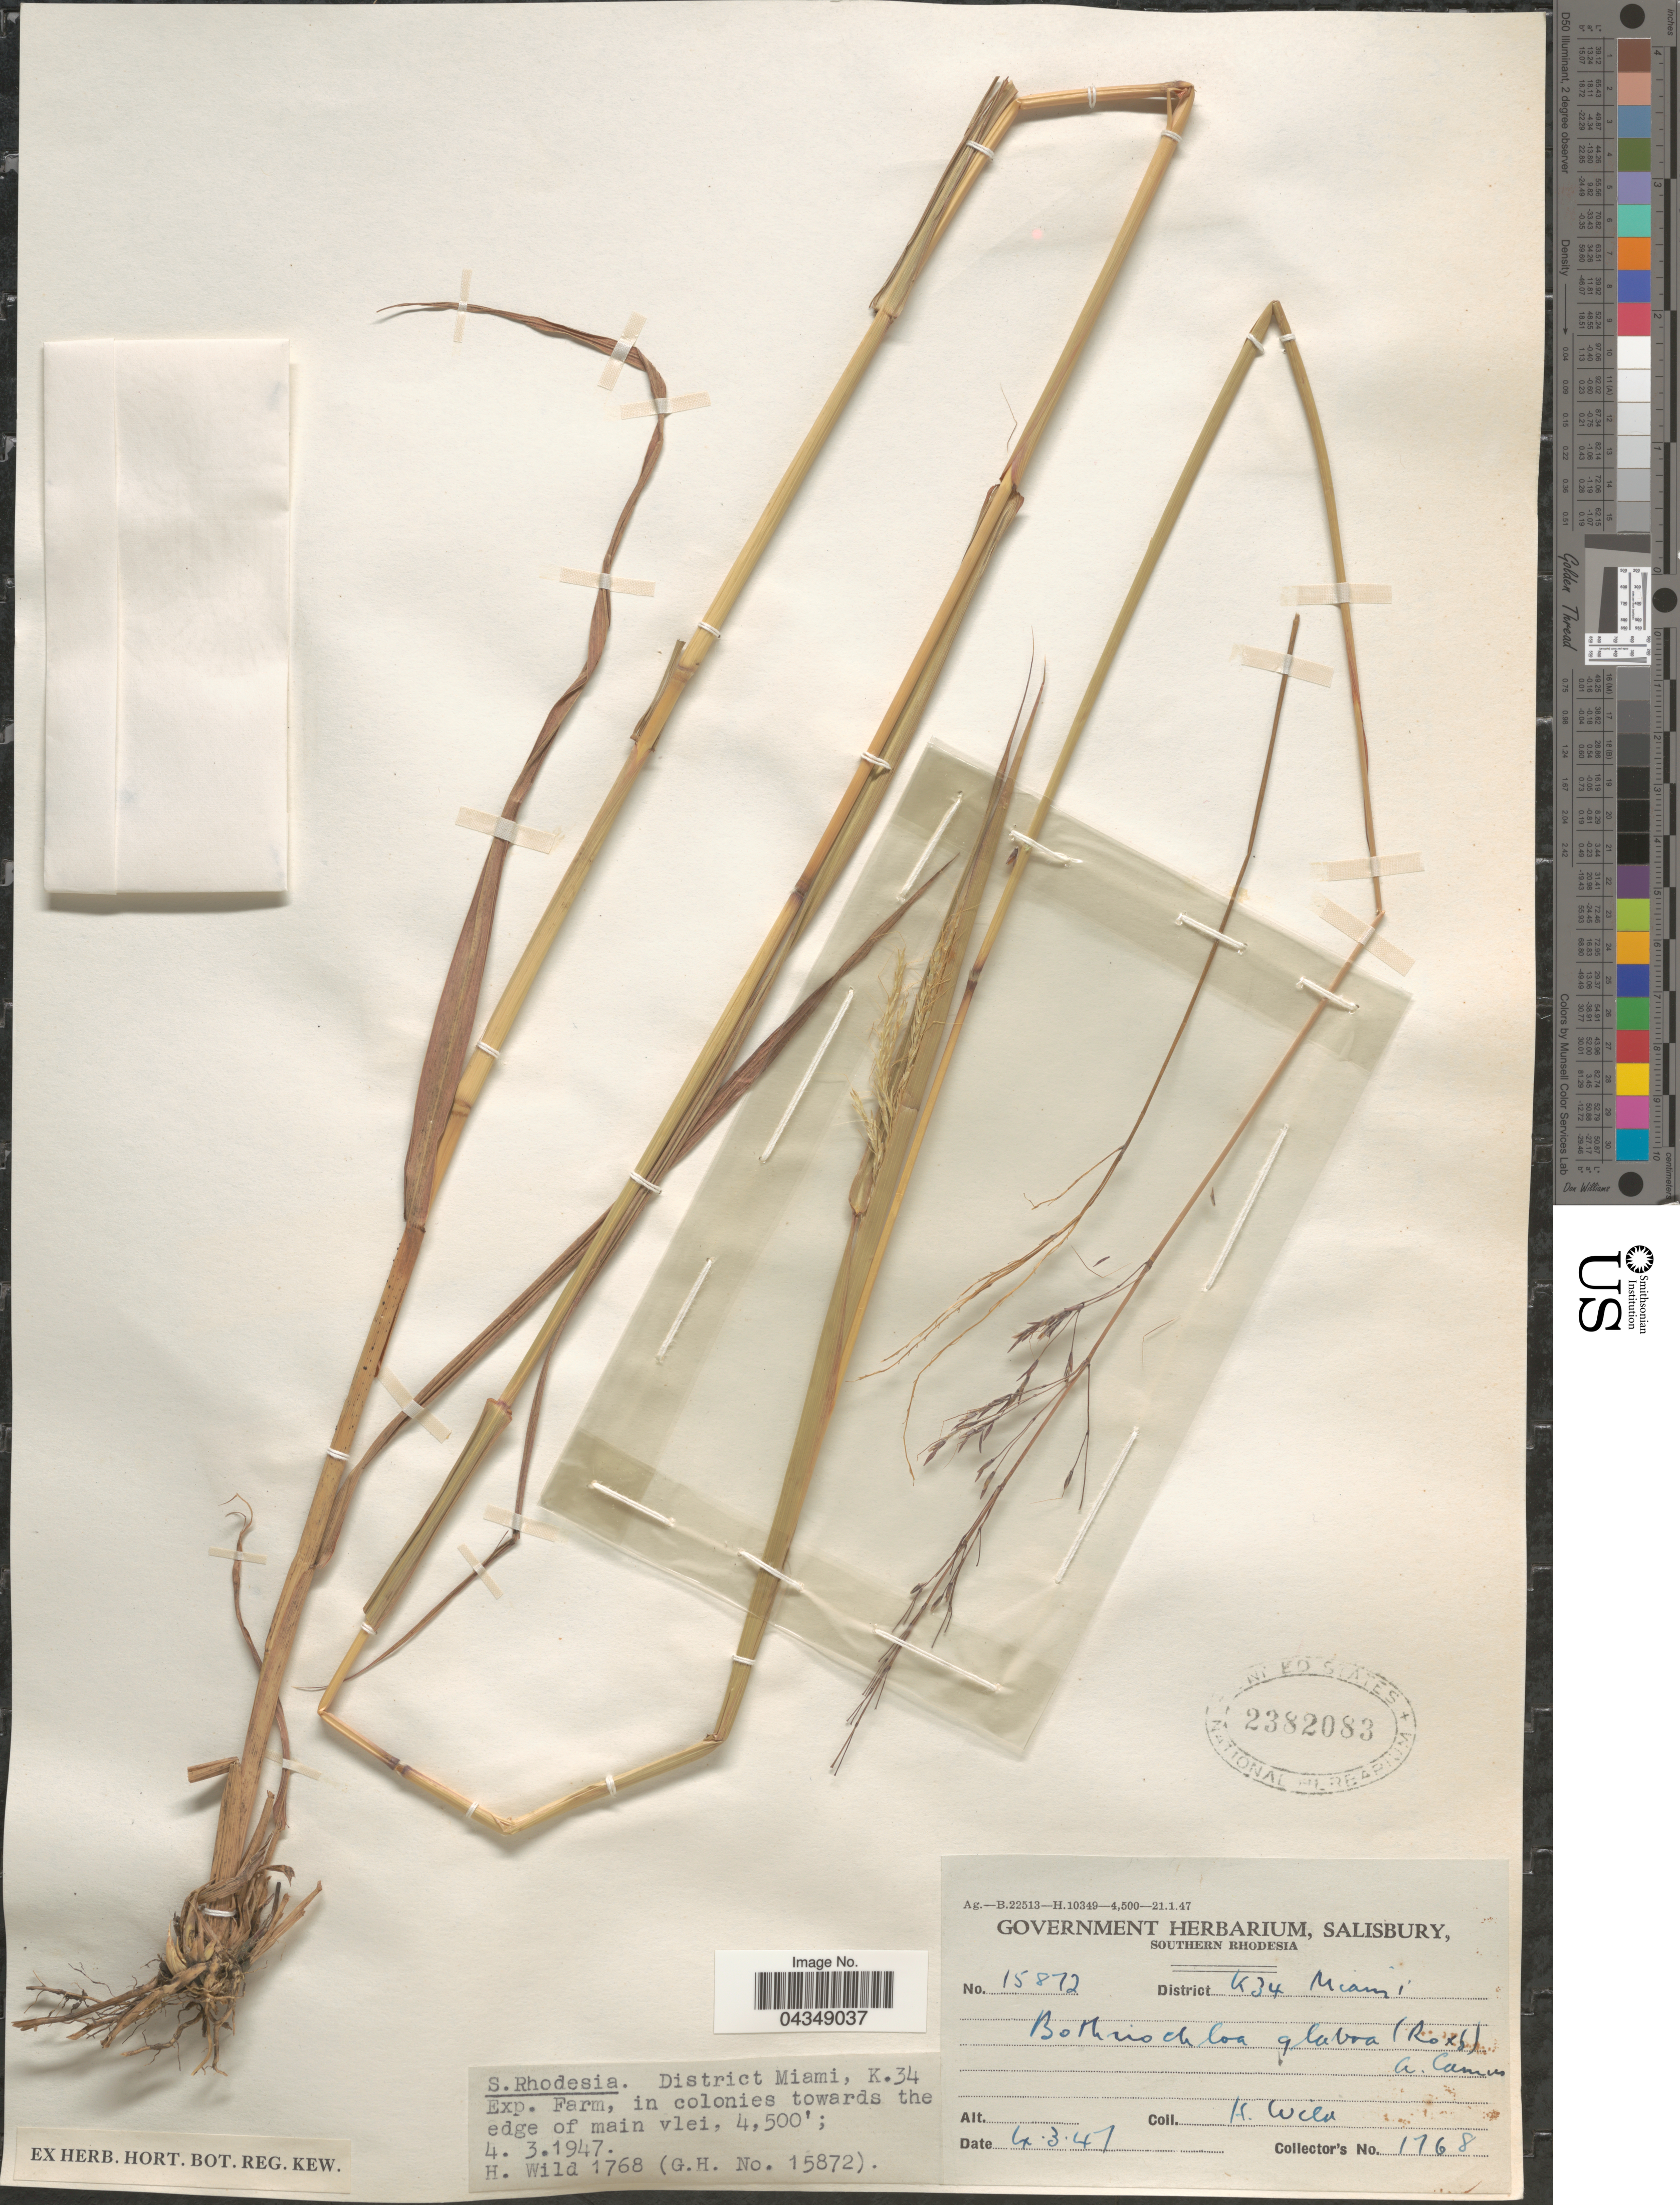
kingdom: Plantae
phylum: Tracheophyta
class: Liliopsida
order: Poales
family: Poaceae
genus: Bothriochloa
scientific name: Bothriochloa bladhii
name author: (Retz.) S.T. Blake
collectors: H. Wild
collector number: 1768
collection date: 1947-03-04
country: Zimbabwe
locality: Southern Rhodesia. District Miami, K.34 Exp. Farm.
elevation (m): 1372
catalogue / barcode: US 2382083